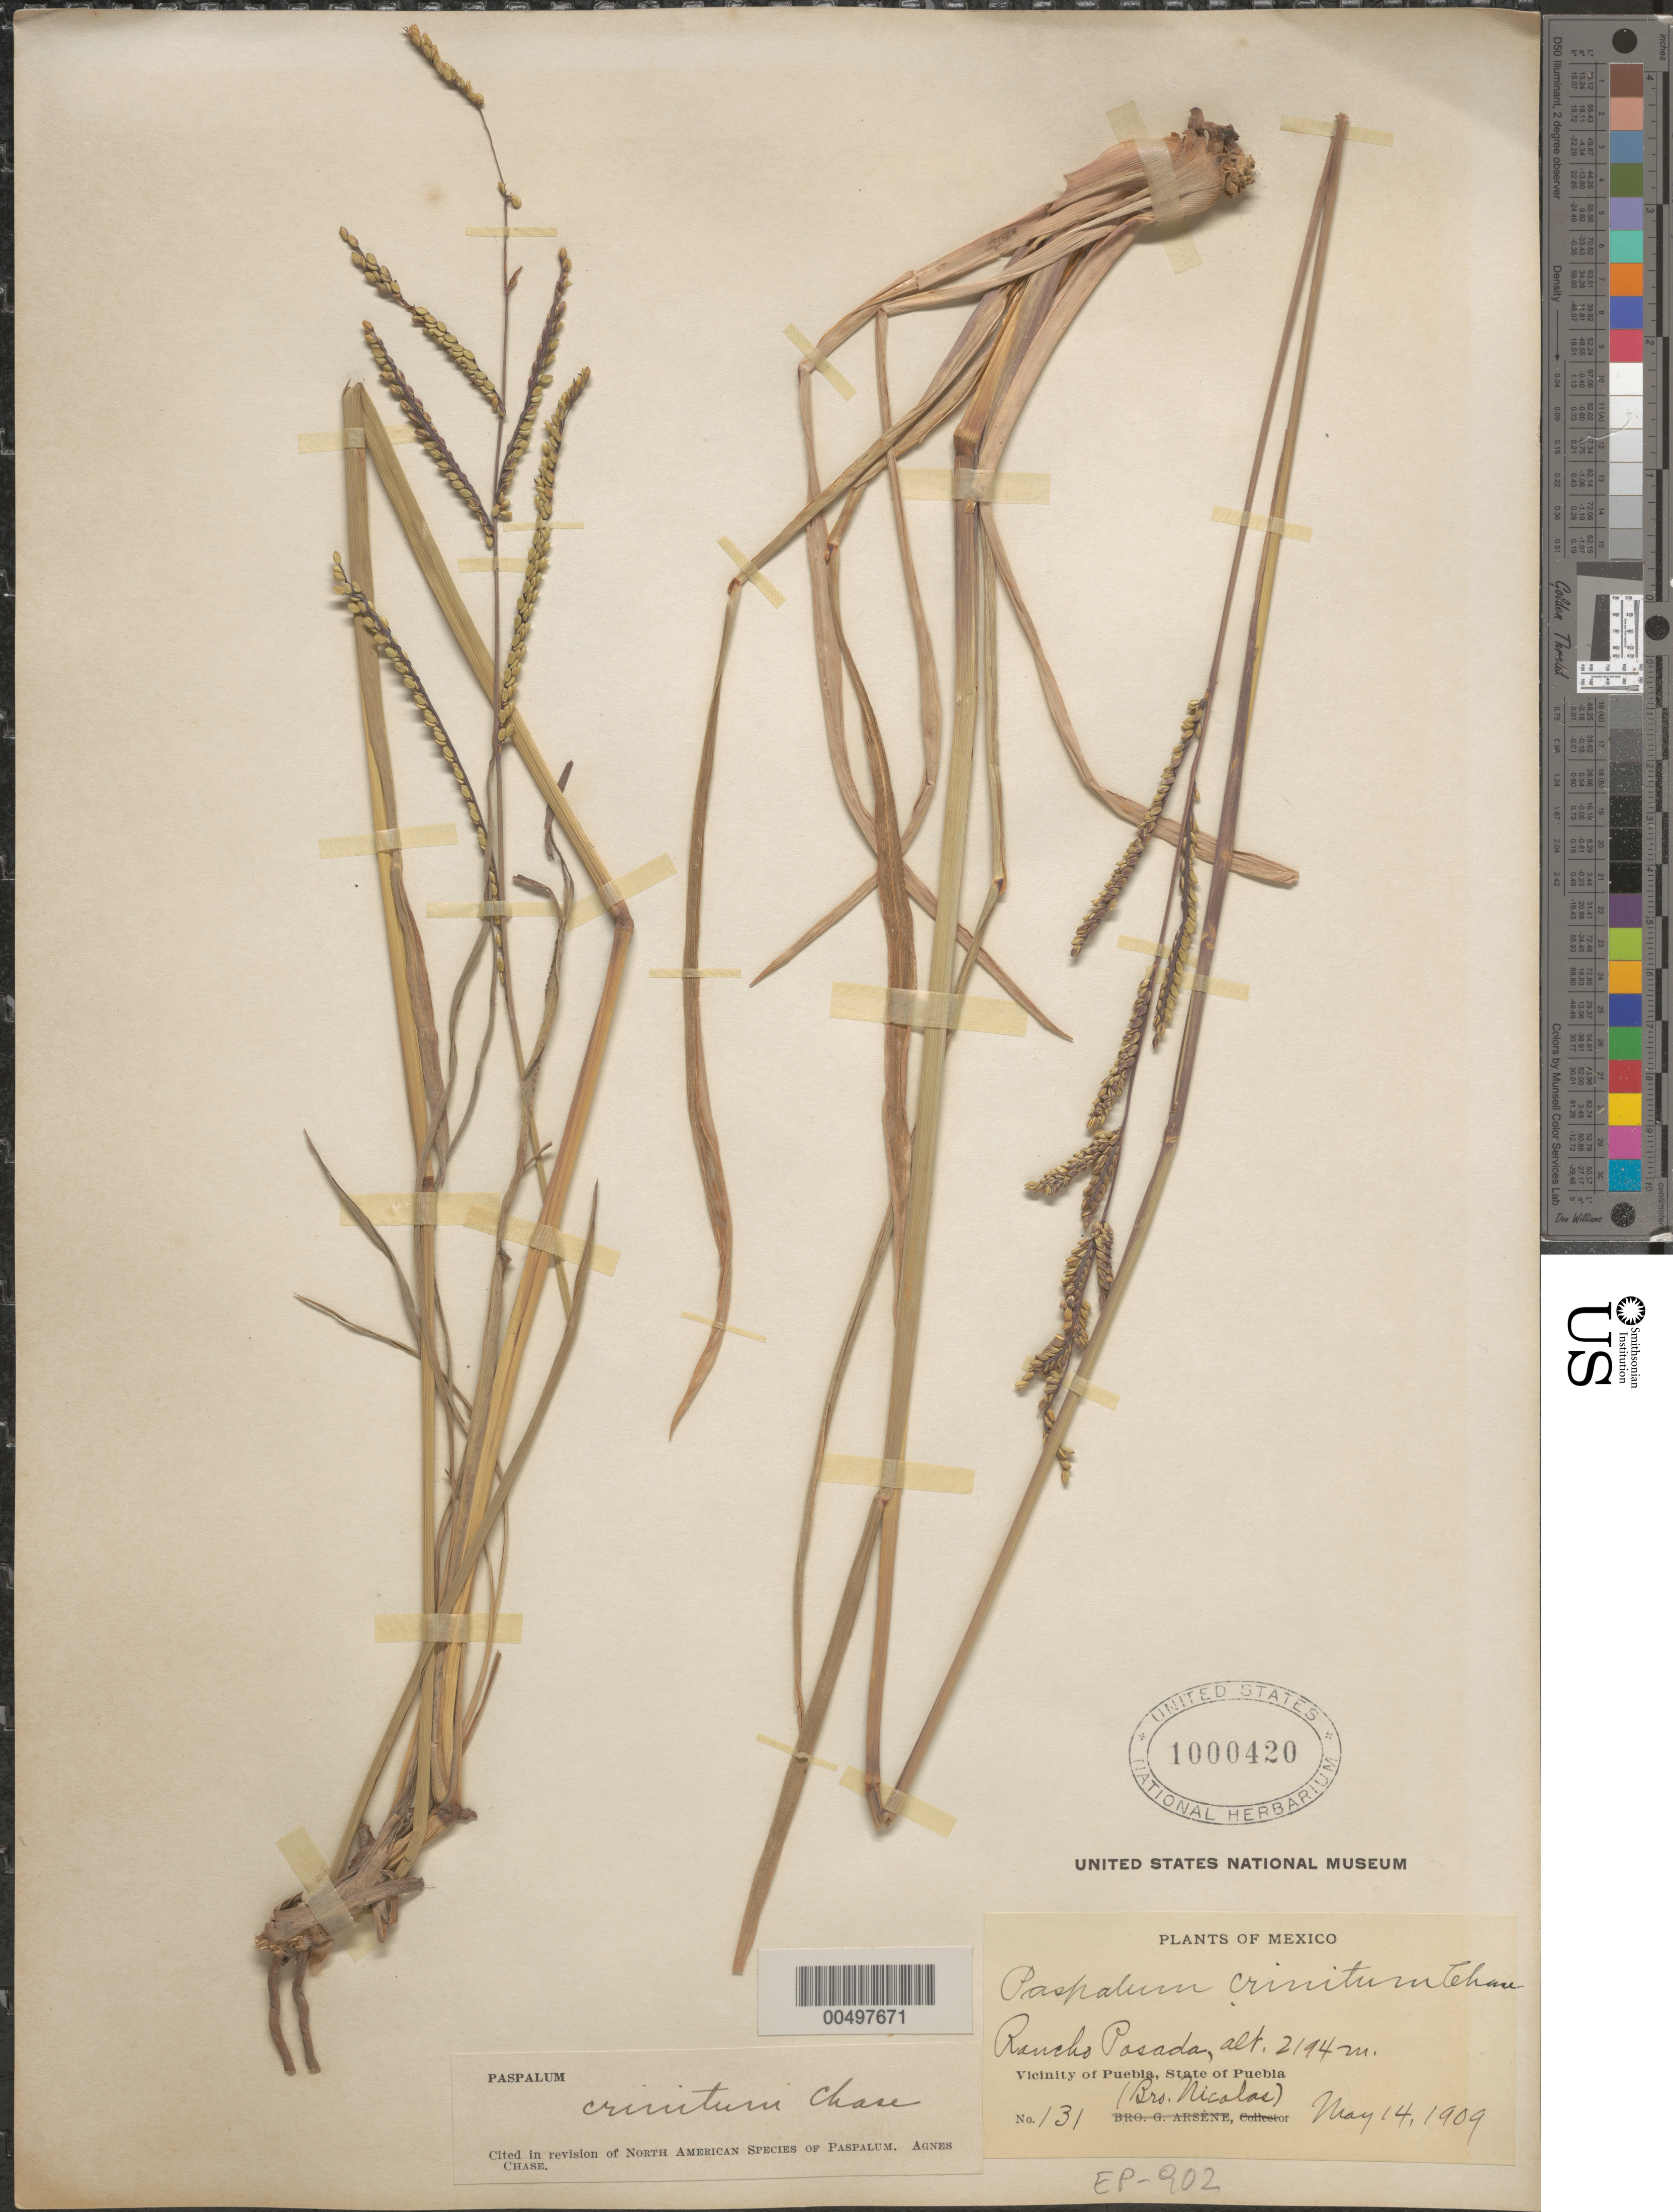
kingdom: Plantae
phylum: Tracheophyta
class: Liliopsida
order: Poales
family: Poaceae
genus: Paspalum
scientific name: Paspalum crinitum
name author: Chase in Hitchc.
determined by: Chase, [M.] Agnes, (US)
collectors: B. Nicolas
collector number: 131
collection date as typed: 14 May 1909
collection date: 1909-05-14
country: Mexico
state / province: Puebla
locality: Rancho Posada, vicinity of Puebla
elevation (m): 2194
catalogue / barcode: US 1000420